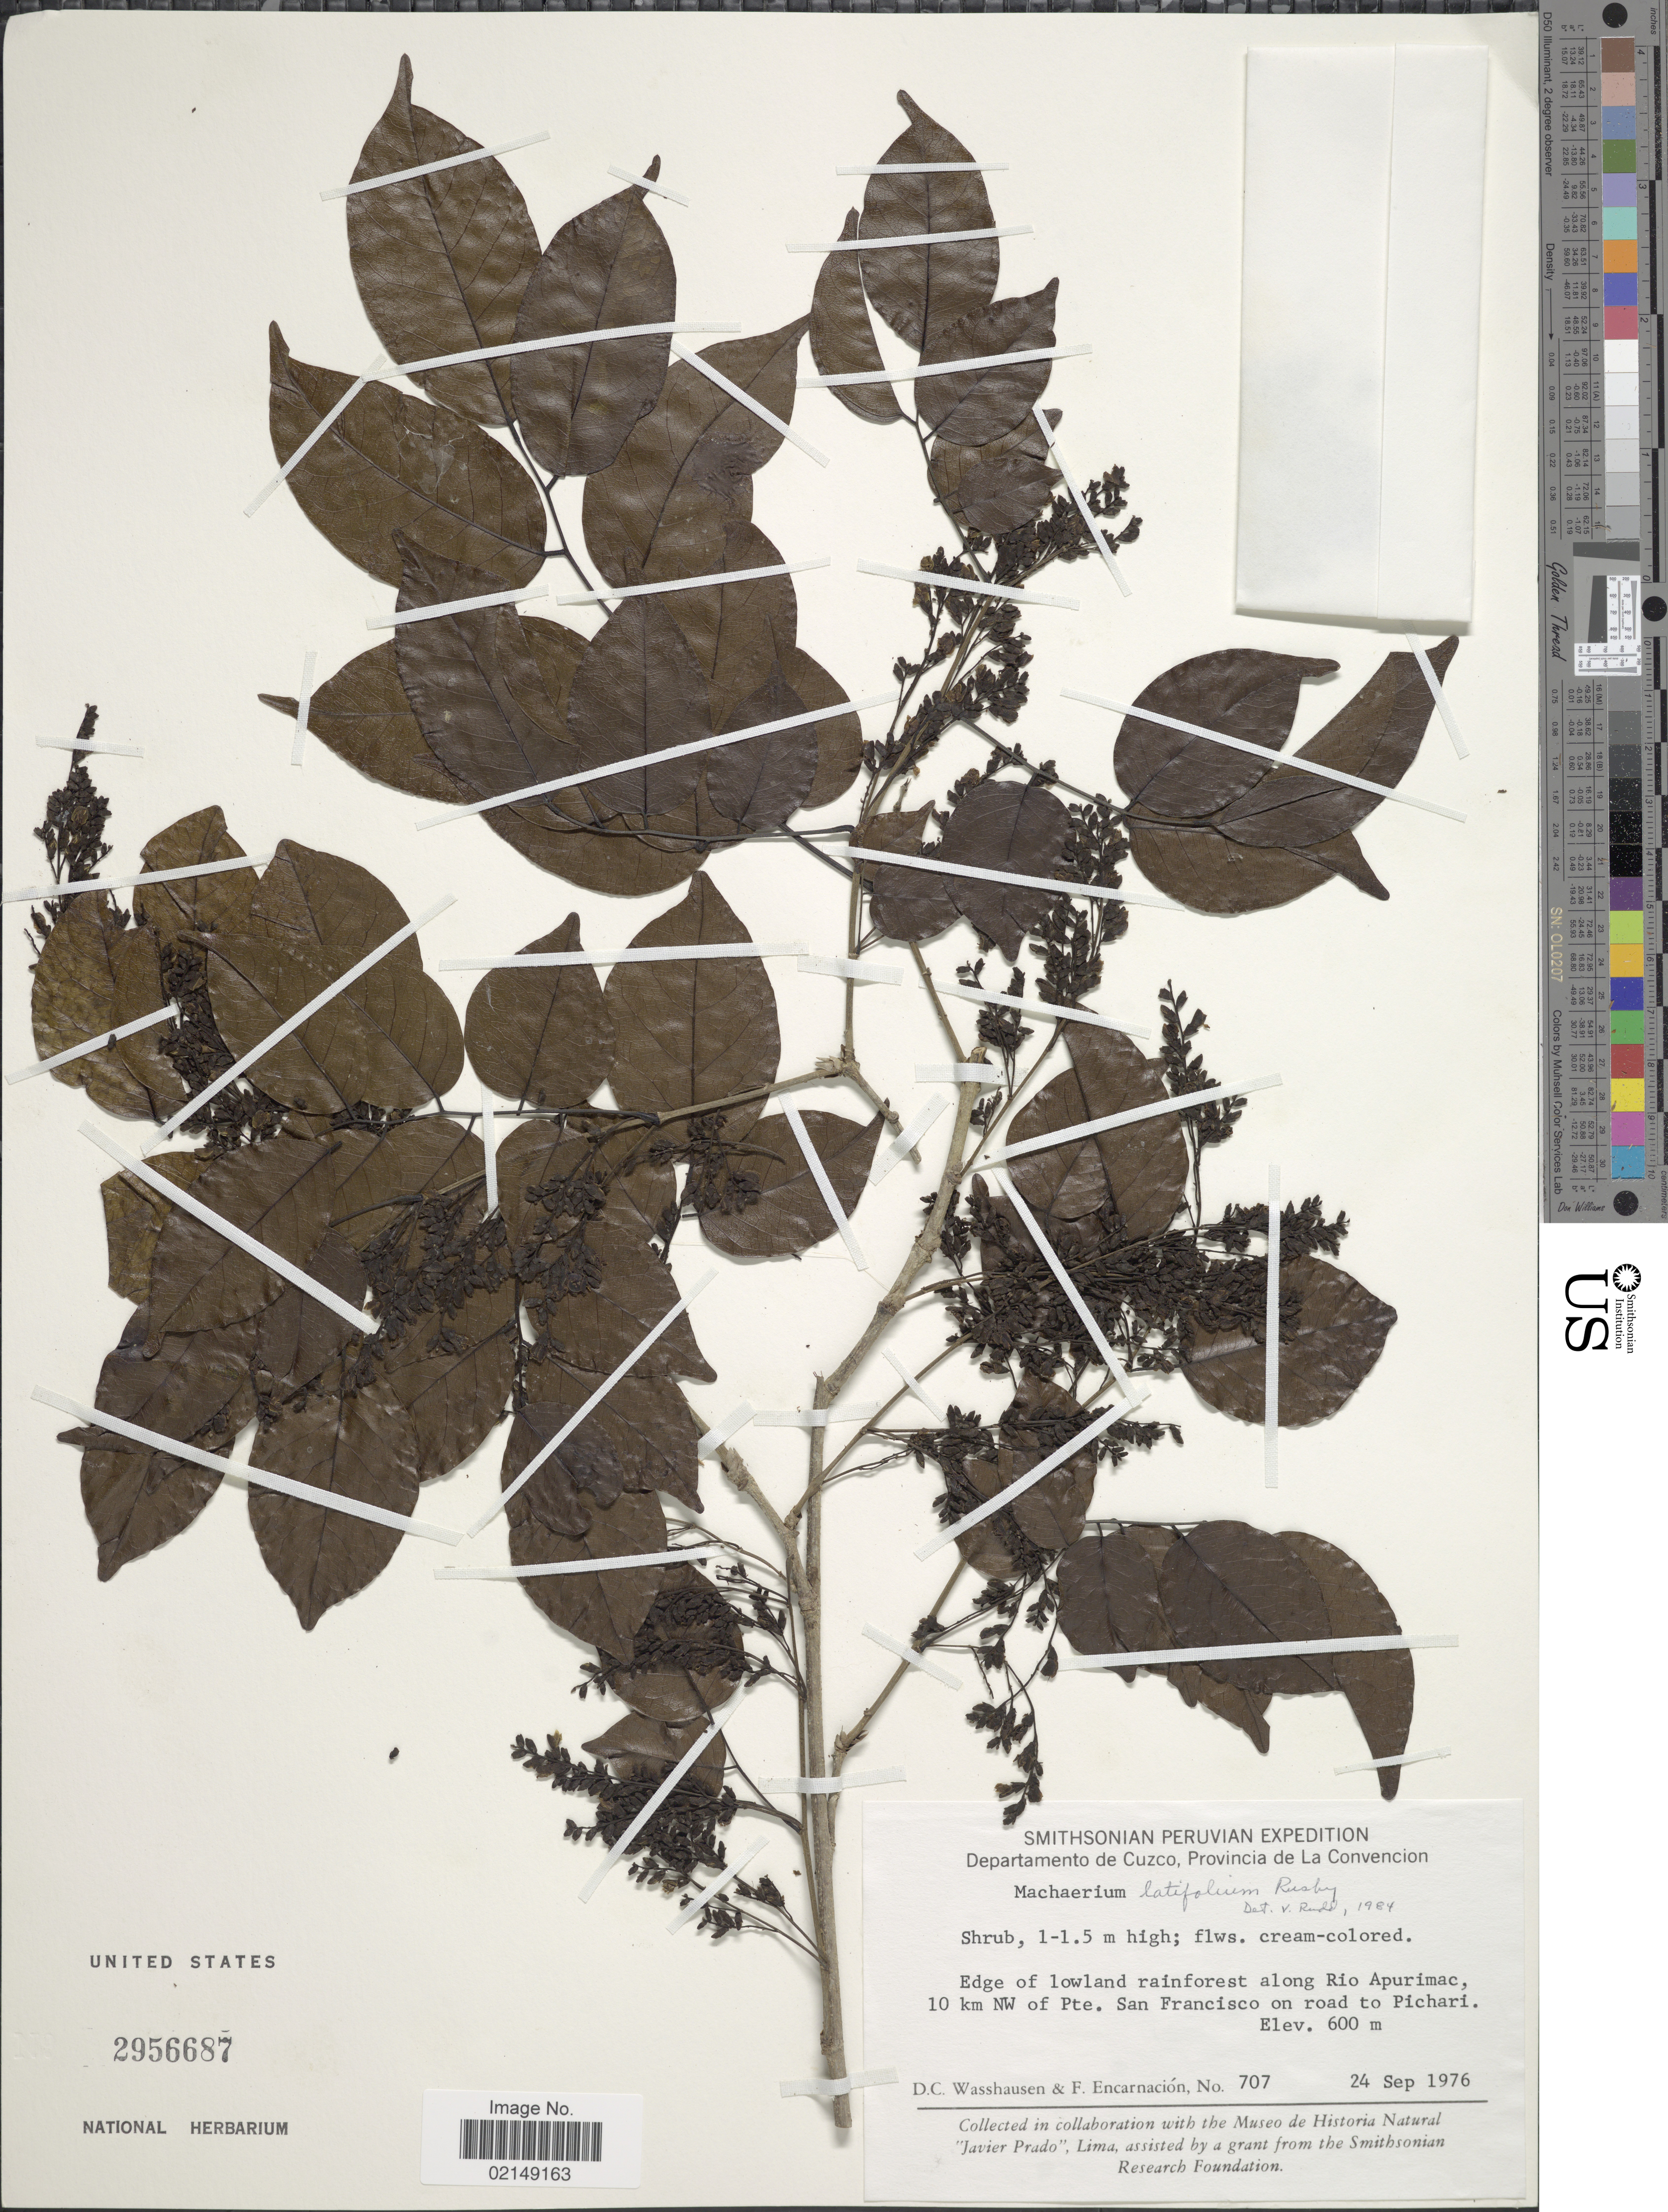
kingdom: Plantae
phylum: Tracheophyta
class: Magnoliopsida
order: Fabales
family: Fabaceae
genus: Machaerium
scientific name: Machaerium latifolium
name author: Rusby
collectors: D. C. Wasshausen & F. Encarnación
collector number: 707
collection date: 1976-09-24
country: Peru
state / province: Cusco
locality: Cuzco, Provincia de La Convencion, edge of lowland rainforest along Rio Apurimac, 10 km NW of Pte, San Francisco on road to Pichari.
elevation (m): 600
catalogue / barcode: US 2956687